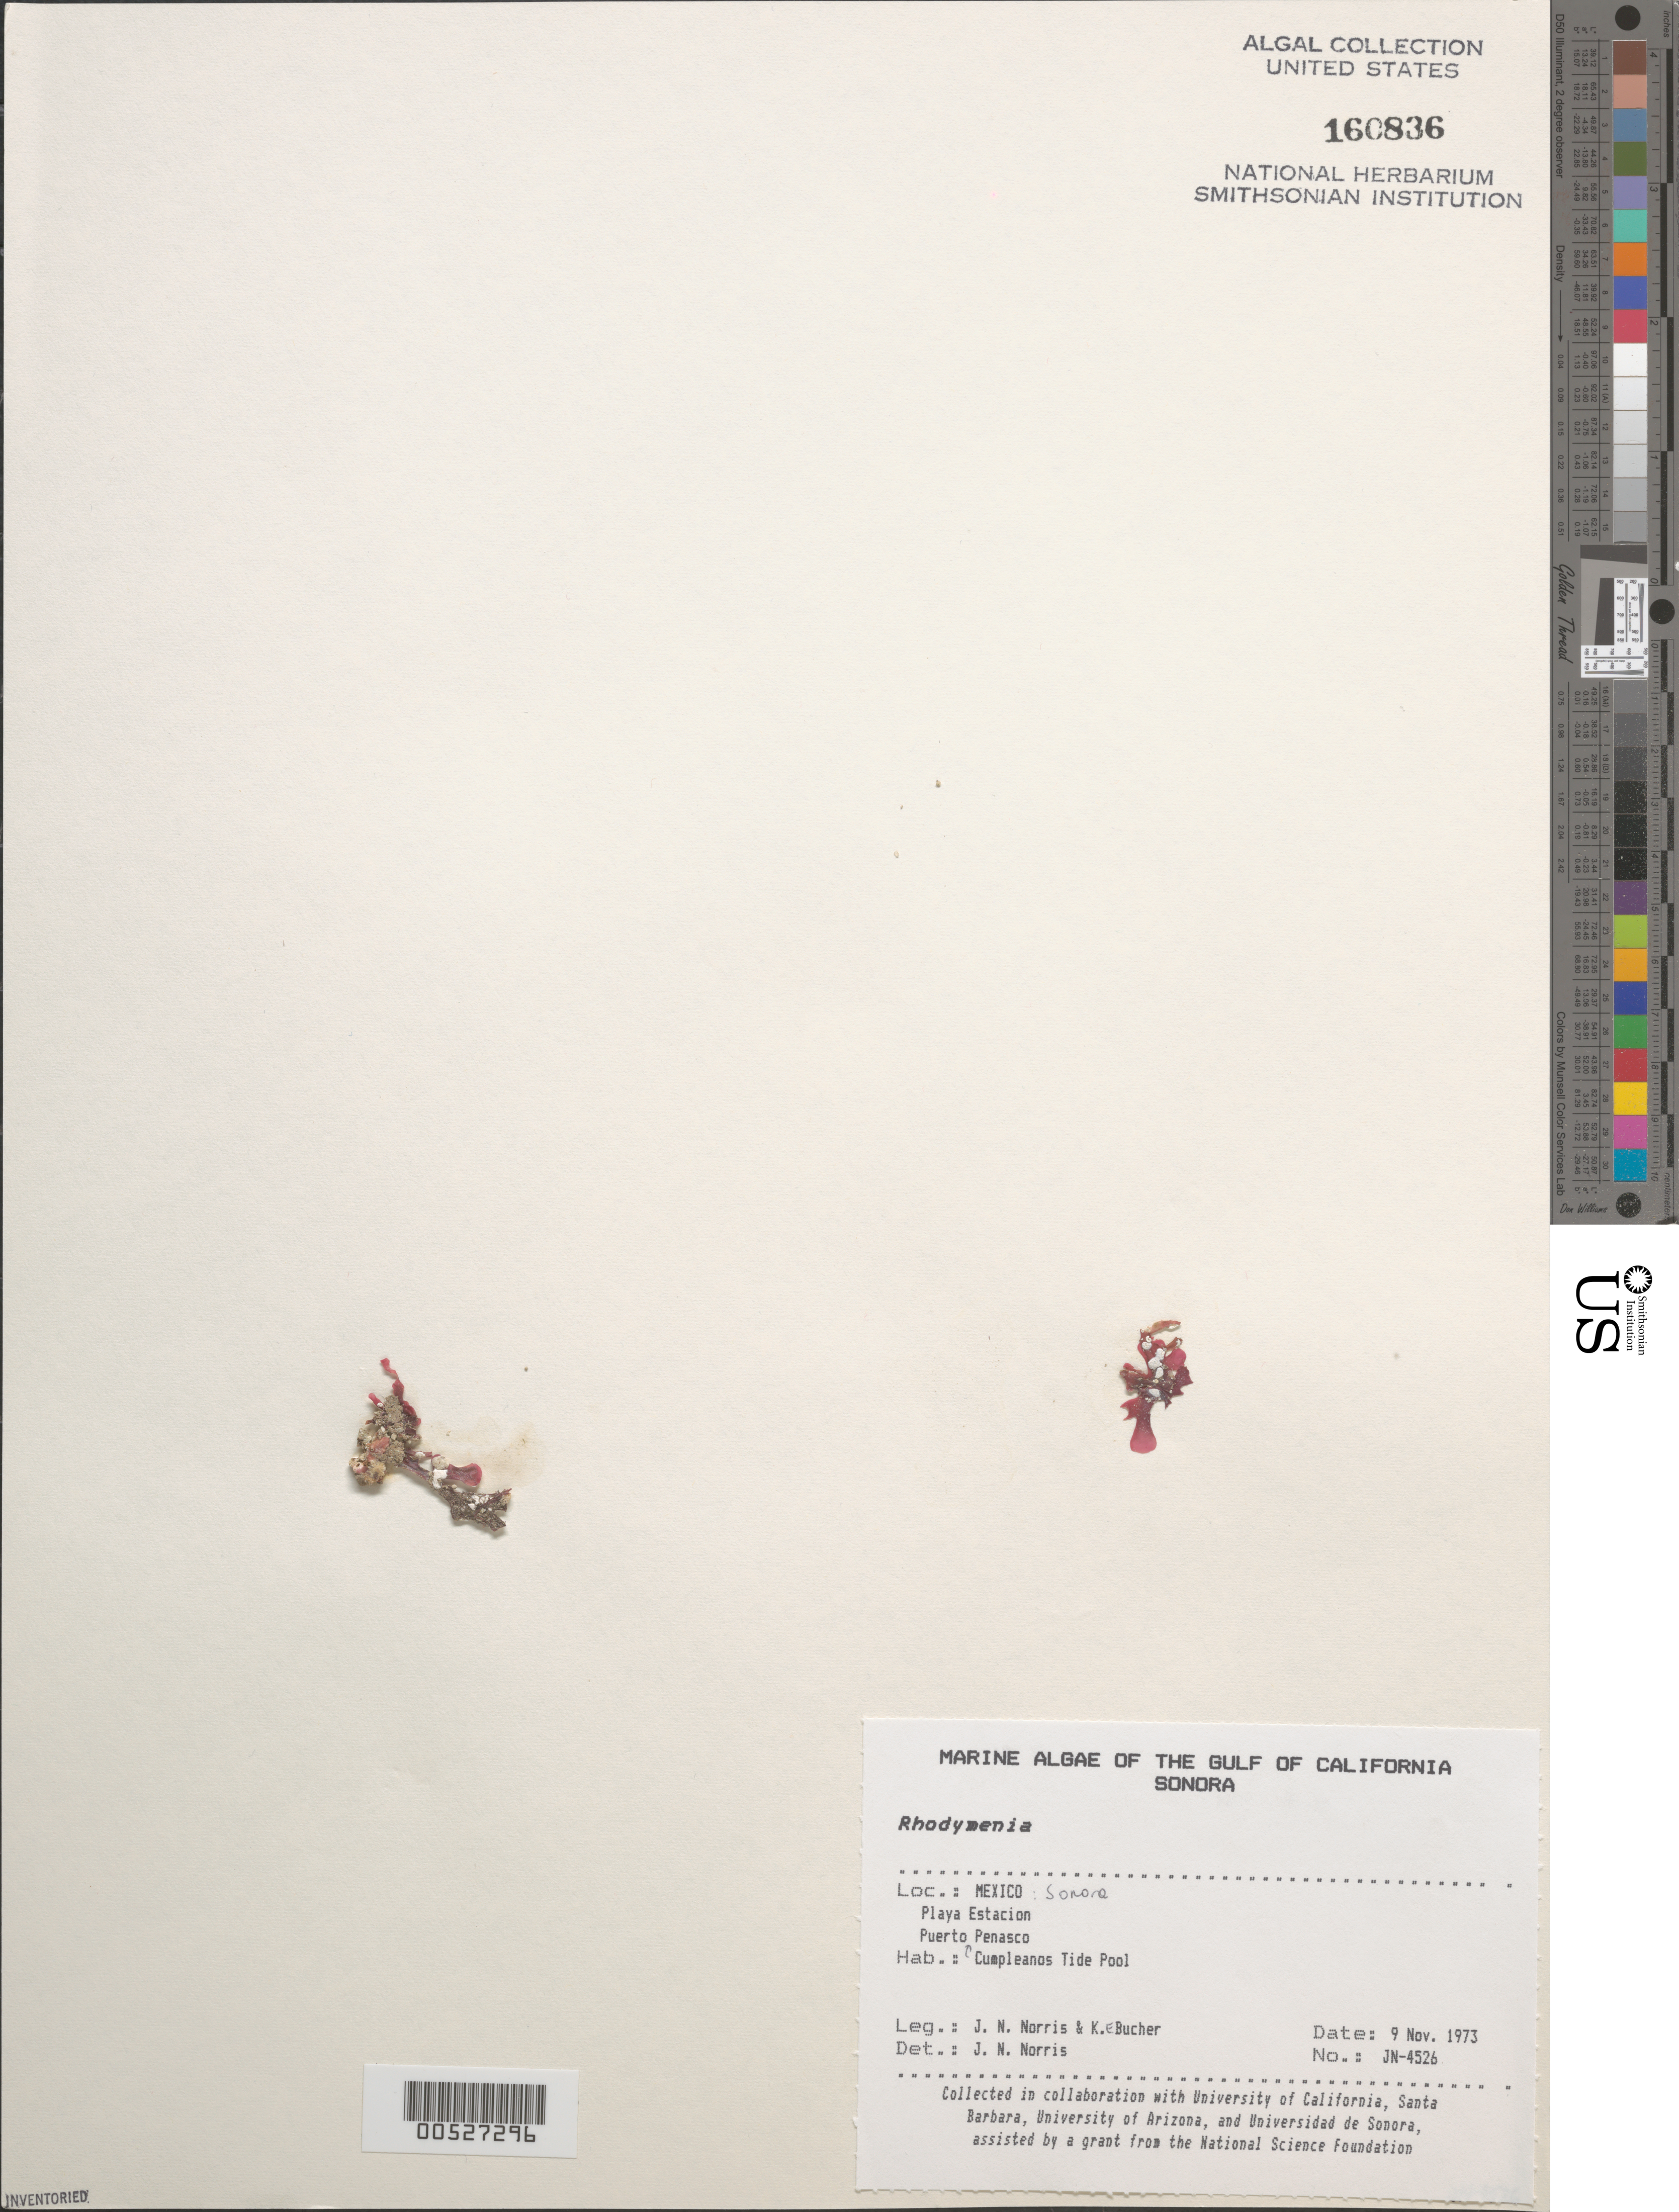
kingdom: Plantae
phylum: Rhodophyta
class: Florideophyceae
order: Rhodymeniales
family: Rhodymeniaceae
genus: Rhodymenia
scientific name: Rhodymenia sp.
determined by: Norris, James N.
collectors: J. N. Norris & K. E. Bucher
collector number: JN-4526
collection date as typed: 09 Nov 1973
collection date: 1973-11-09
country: Mexico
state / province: Sonora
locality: Playa Estacion, Puerto Penasco, Cumpleanos Tide Pool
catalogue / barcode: US 160836